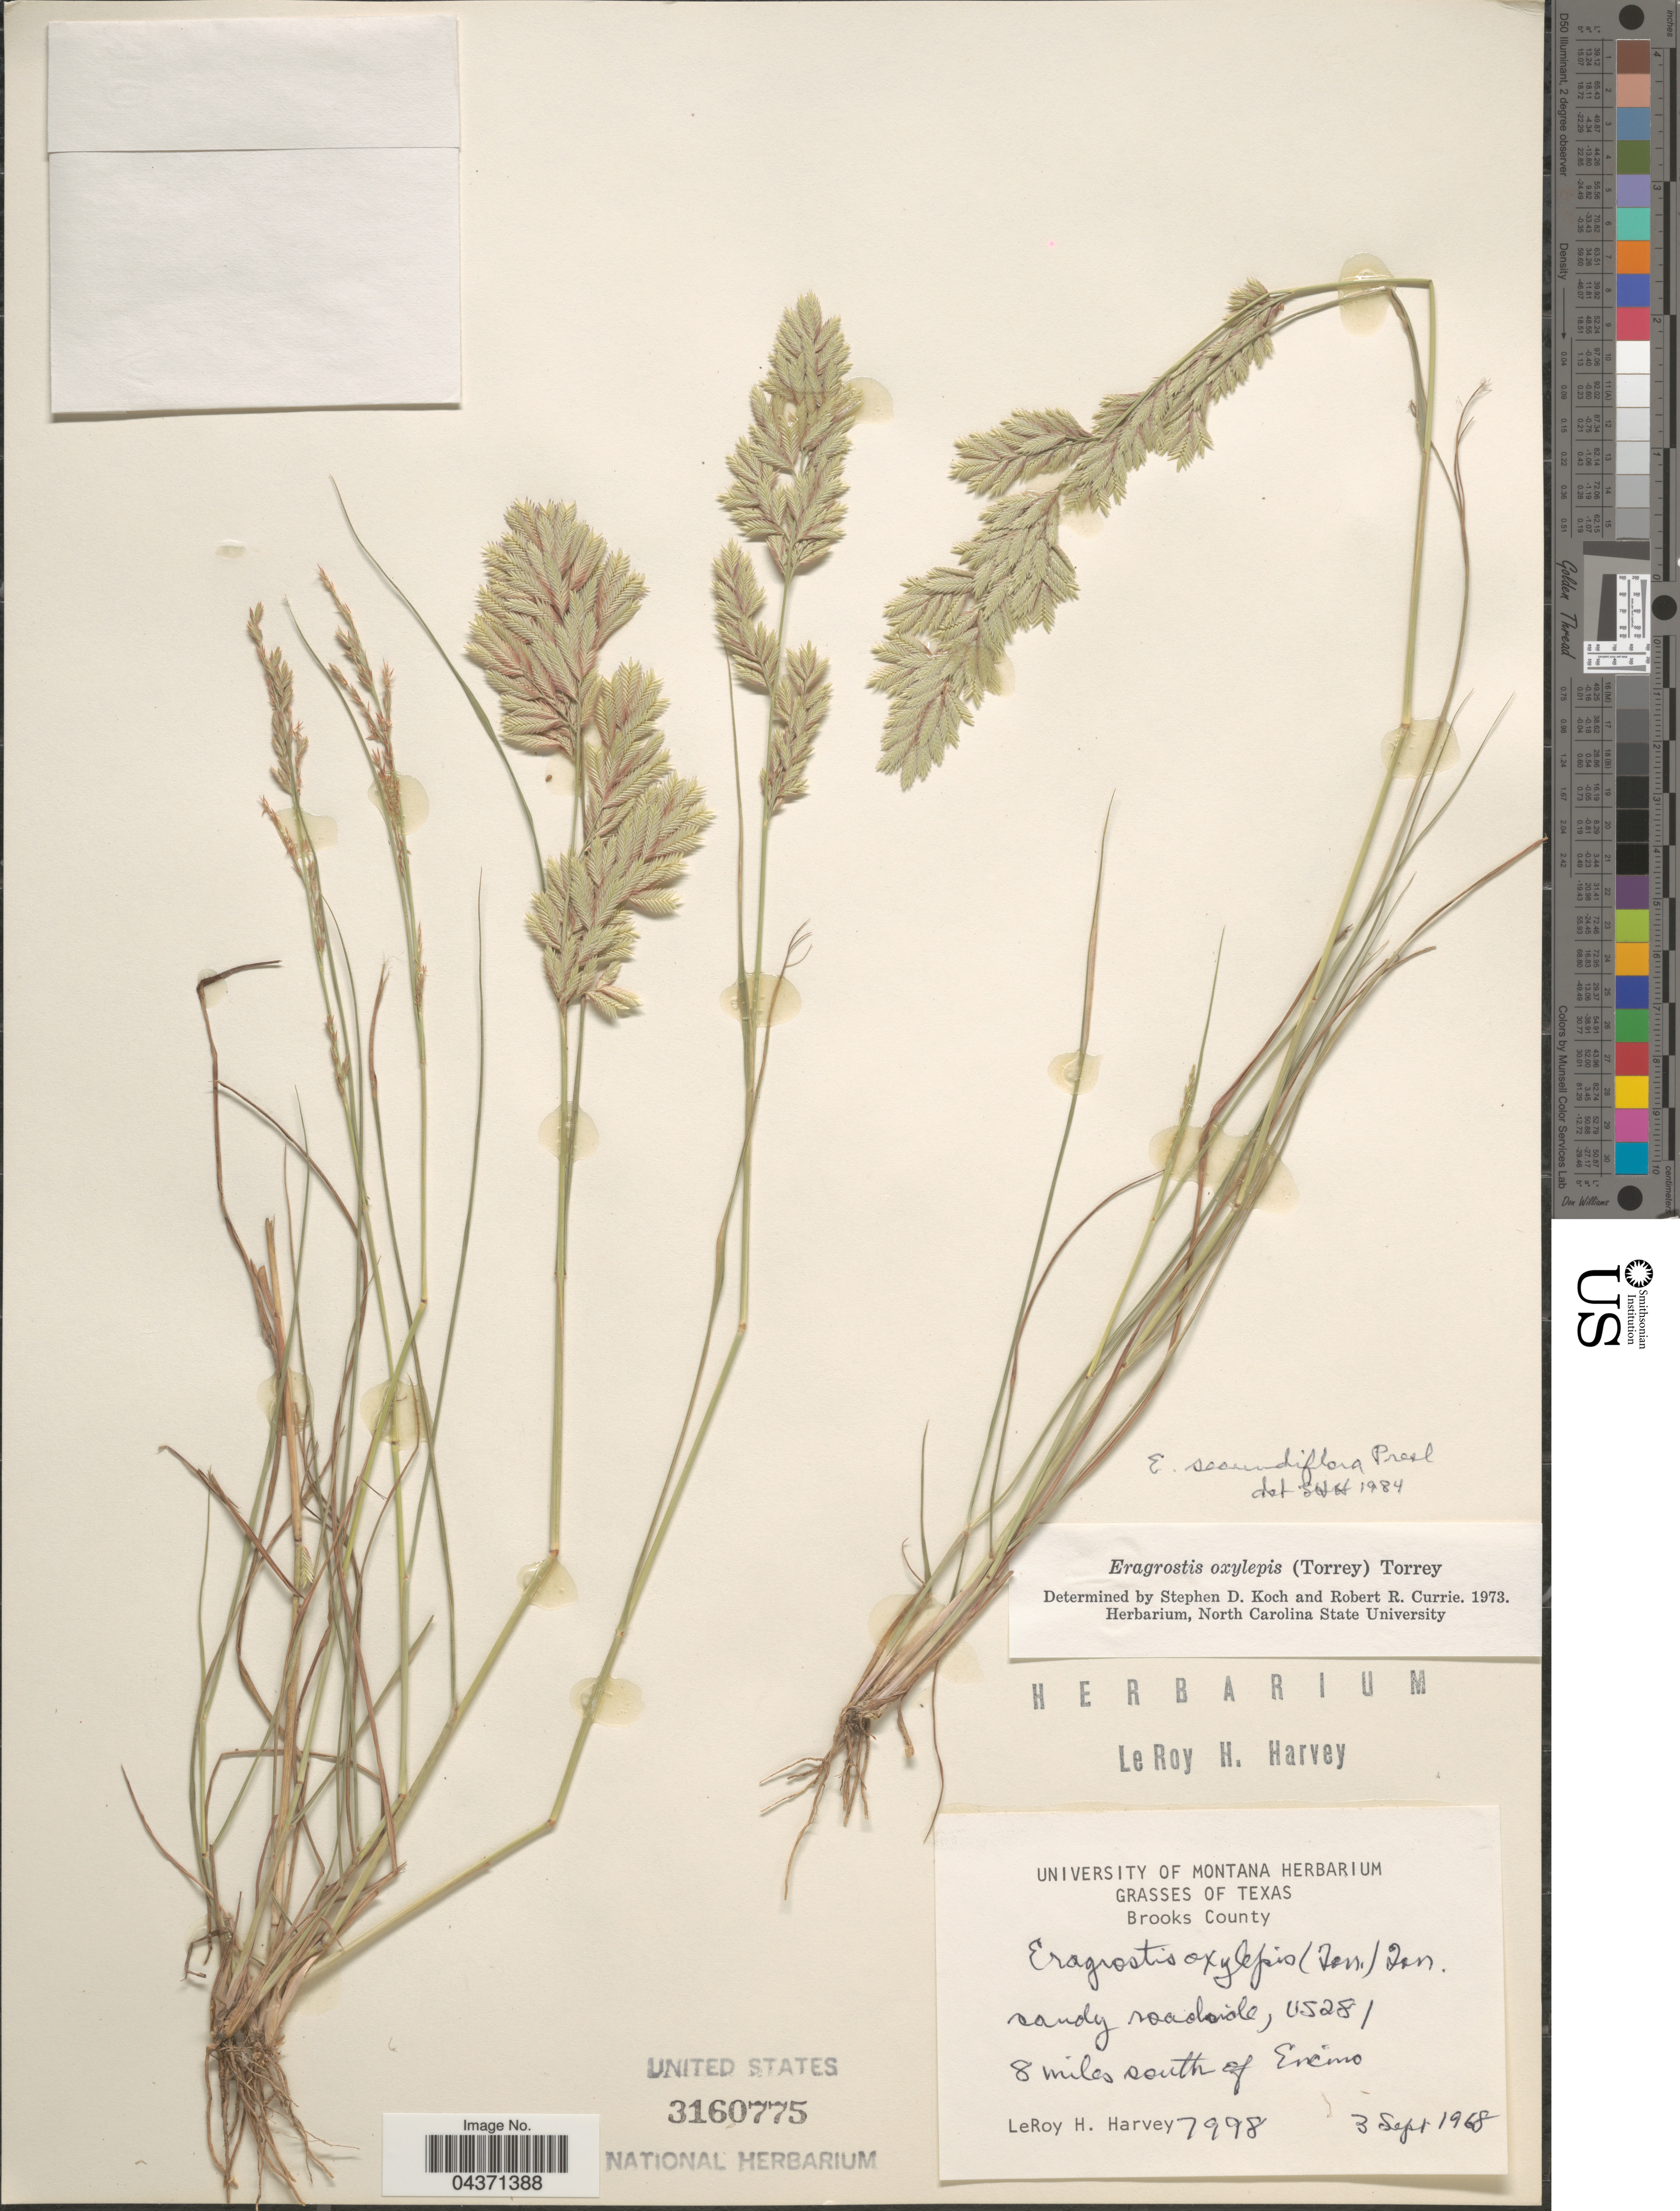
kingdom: Plantae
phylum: Tracheophyta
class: Liliopsida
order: Poales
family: Poaceae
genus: Eragrostis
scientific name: Eragrostis secundiflora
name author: J. Presl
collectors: L. H. Harvey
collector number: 7998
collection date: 1968-09-03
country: United States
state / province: Texas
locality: Brooks County. Sandy roadside, US281. 8 miles south of Encino.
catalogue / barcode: US 3160775